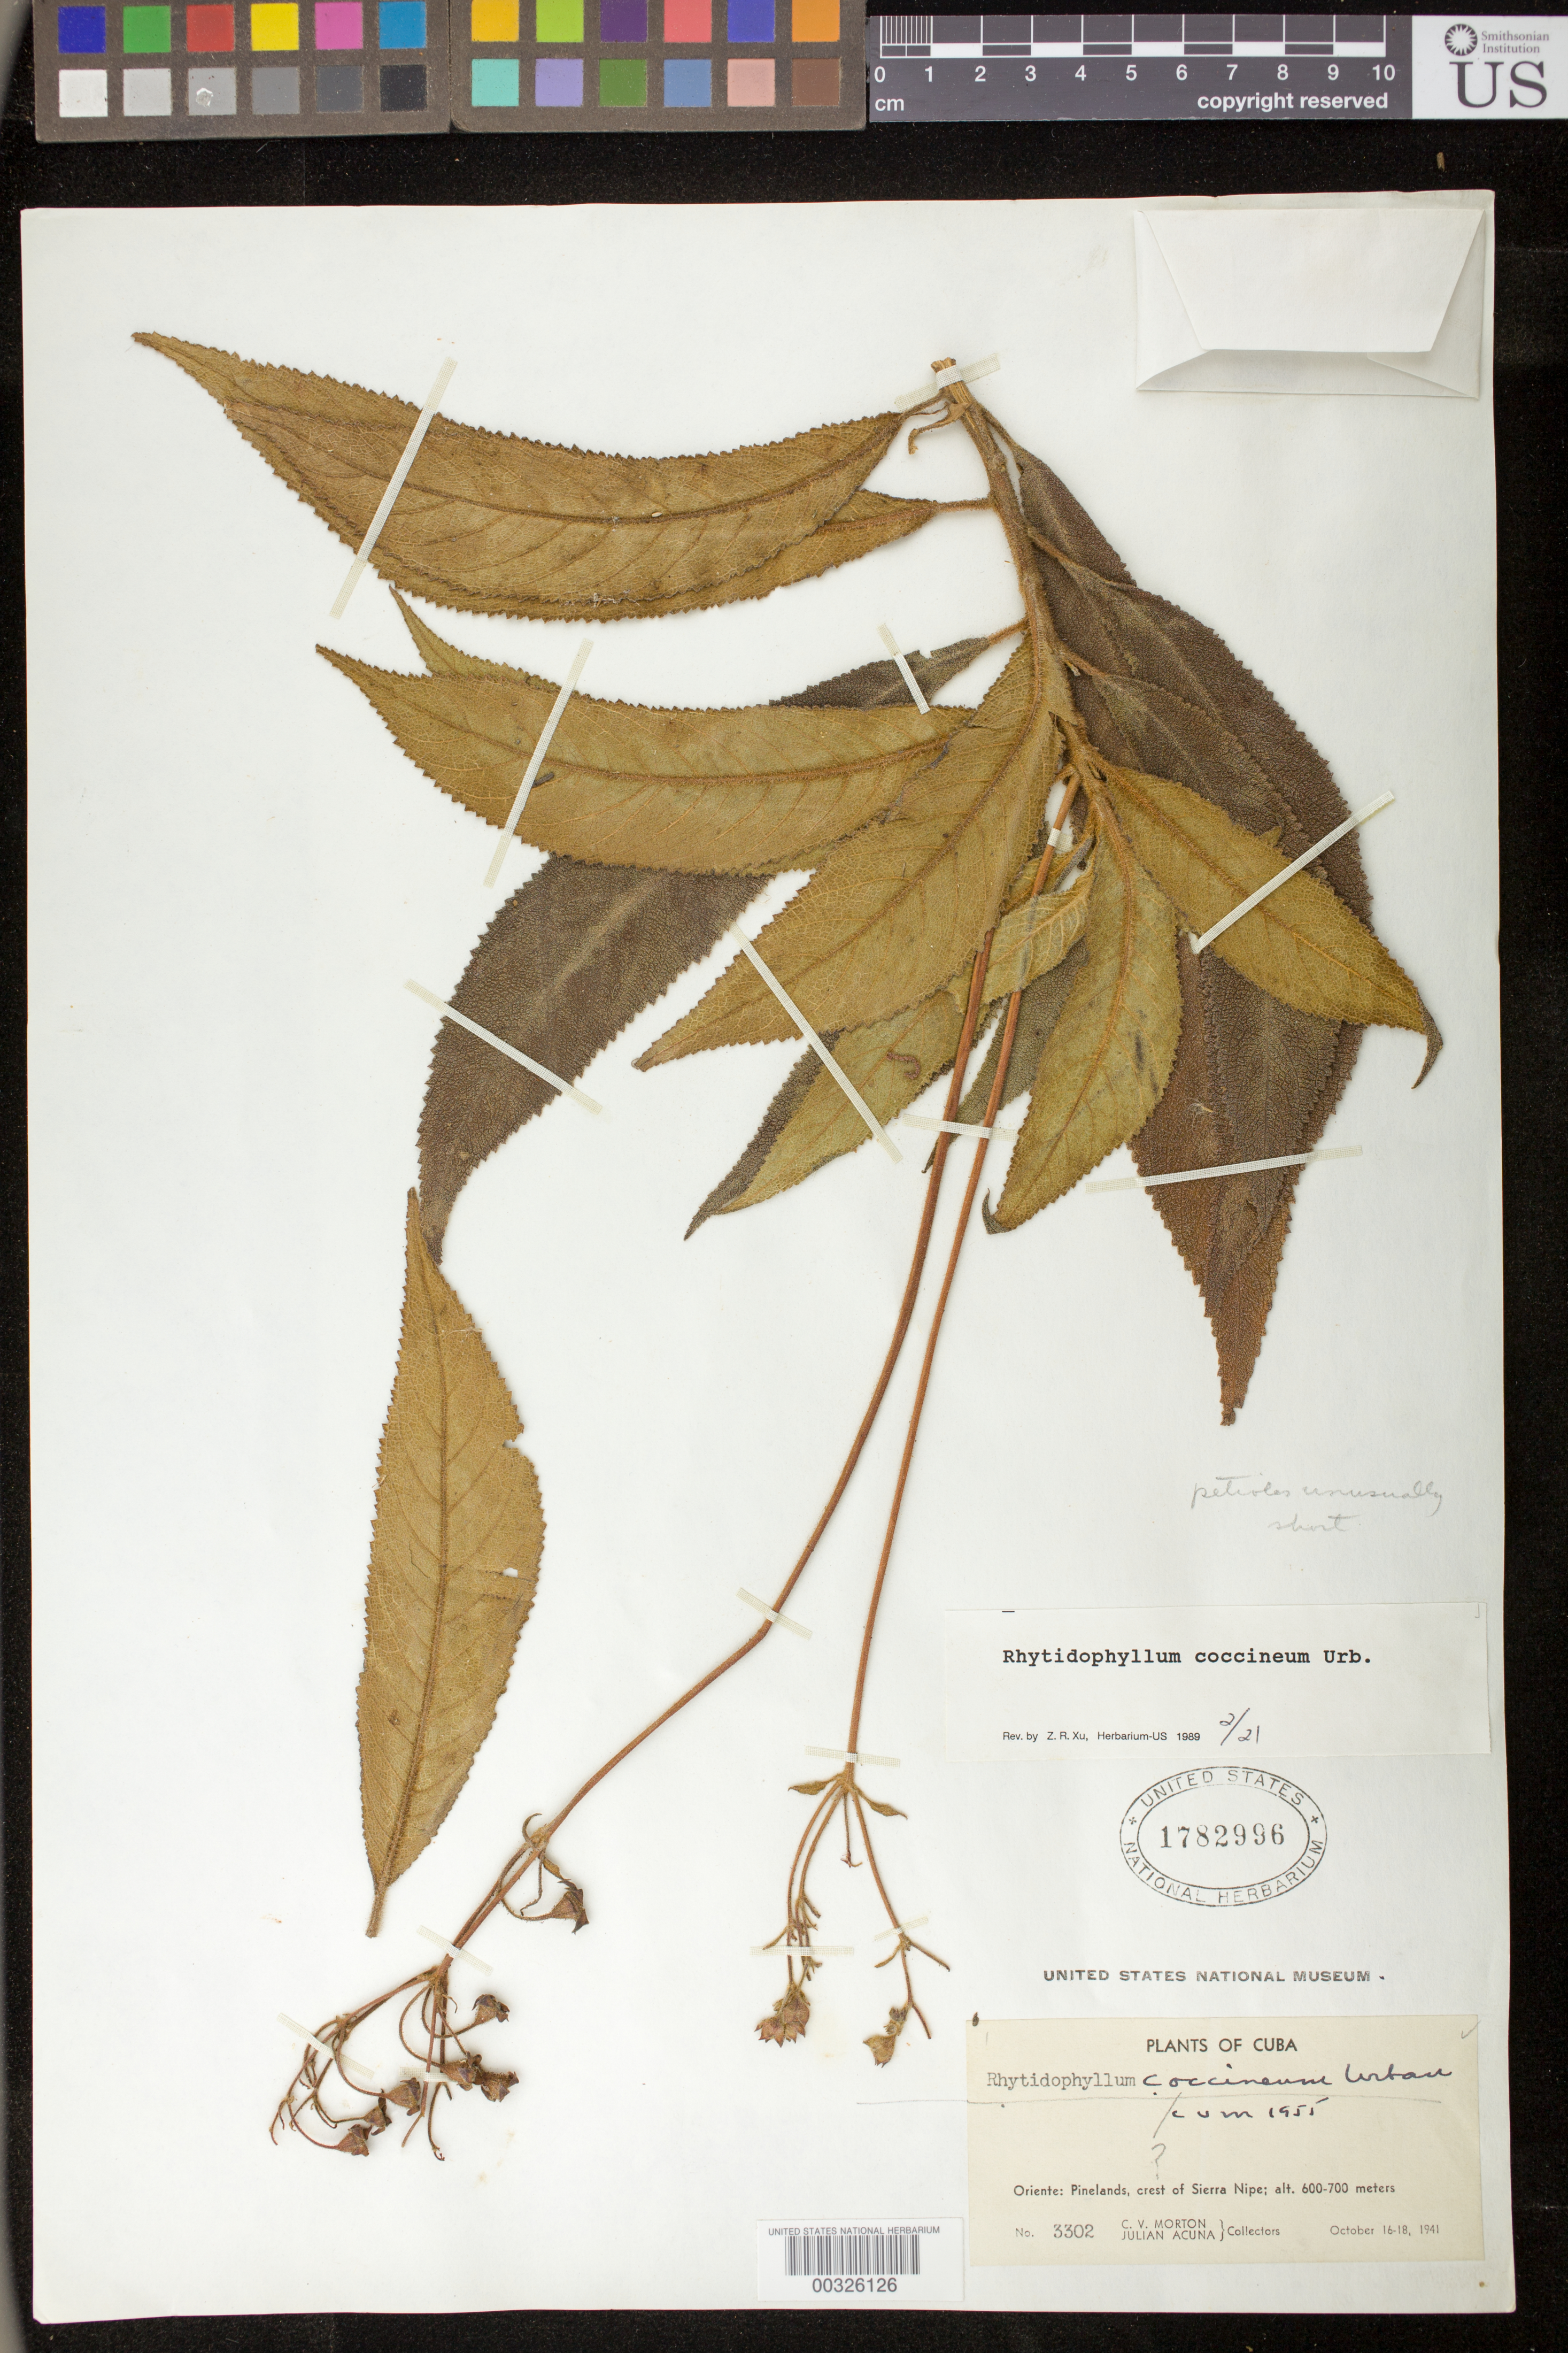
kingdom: Plantae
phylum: Tracheophyta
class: Magnoliopsida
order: Lamiales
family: Gesneriaceae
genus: Rhytidophyllum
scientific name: Rhytidophyllum coccineum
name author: Urb.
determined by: Skog, Laurence E.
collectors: C. V. Morton & J. Acuña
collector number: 3302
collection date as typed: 16-18 Oct 1941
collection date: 1941-10-16/1941-10-18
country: Cuba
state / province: Holguín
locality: Oriente: Crest of Sierra Nipe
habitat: Pinelands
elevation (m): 600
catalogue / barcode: US 1782996